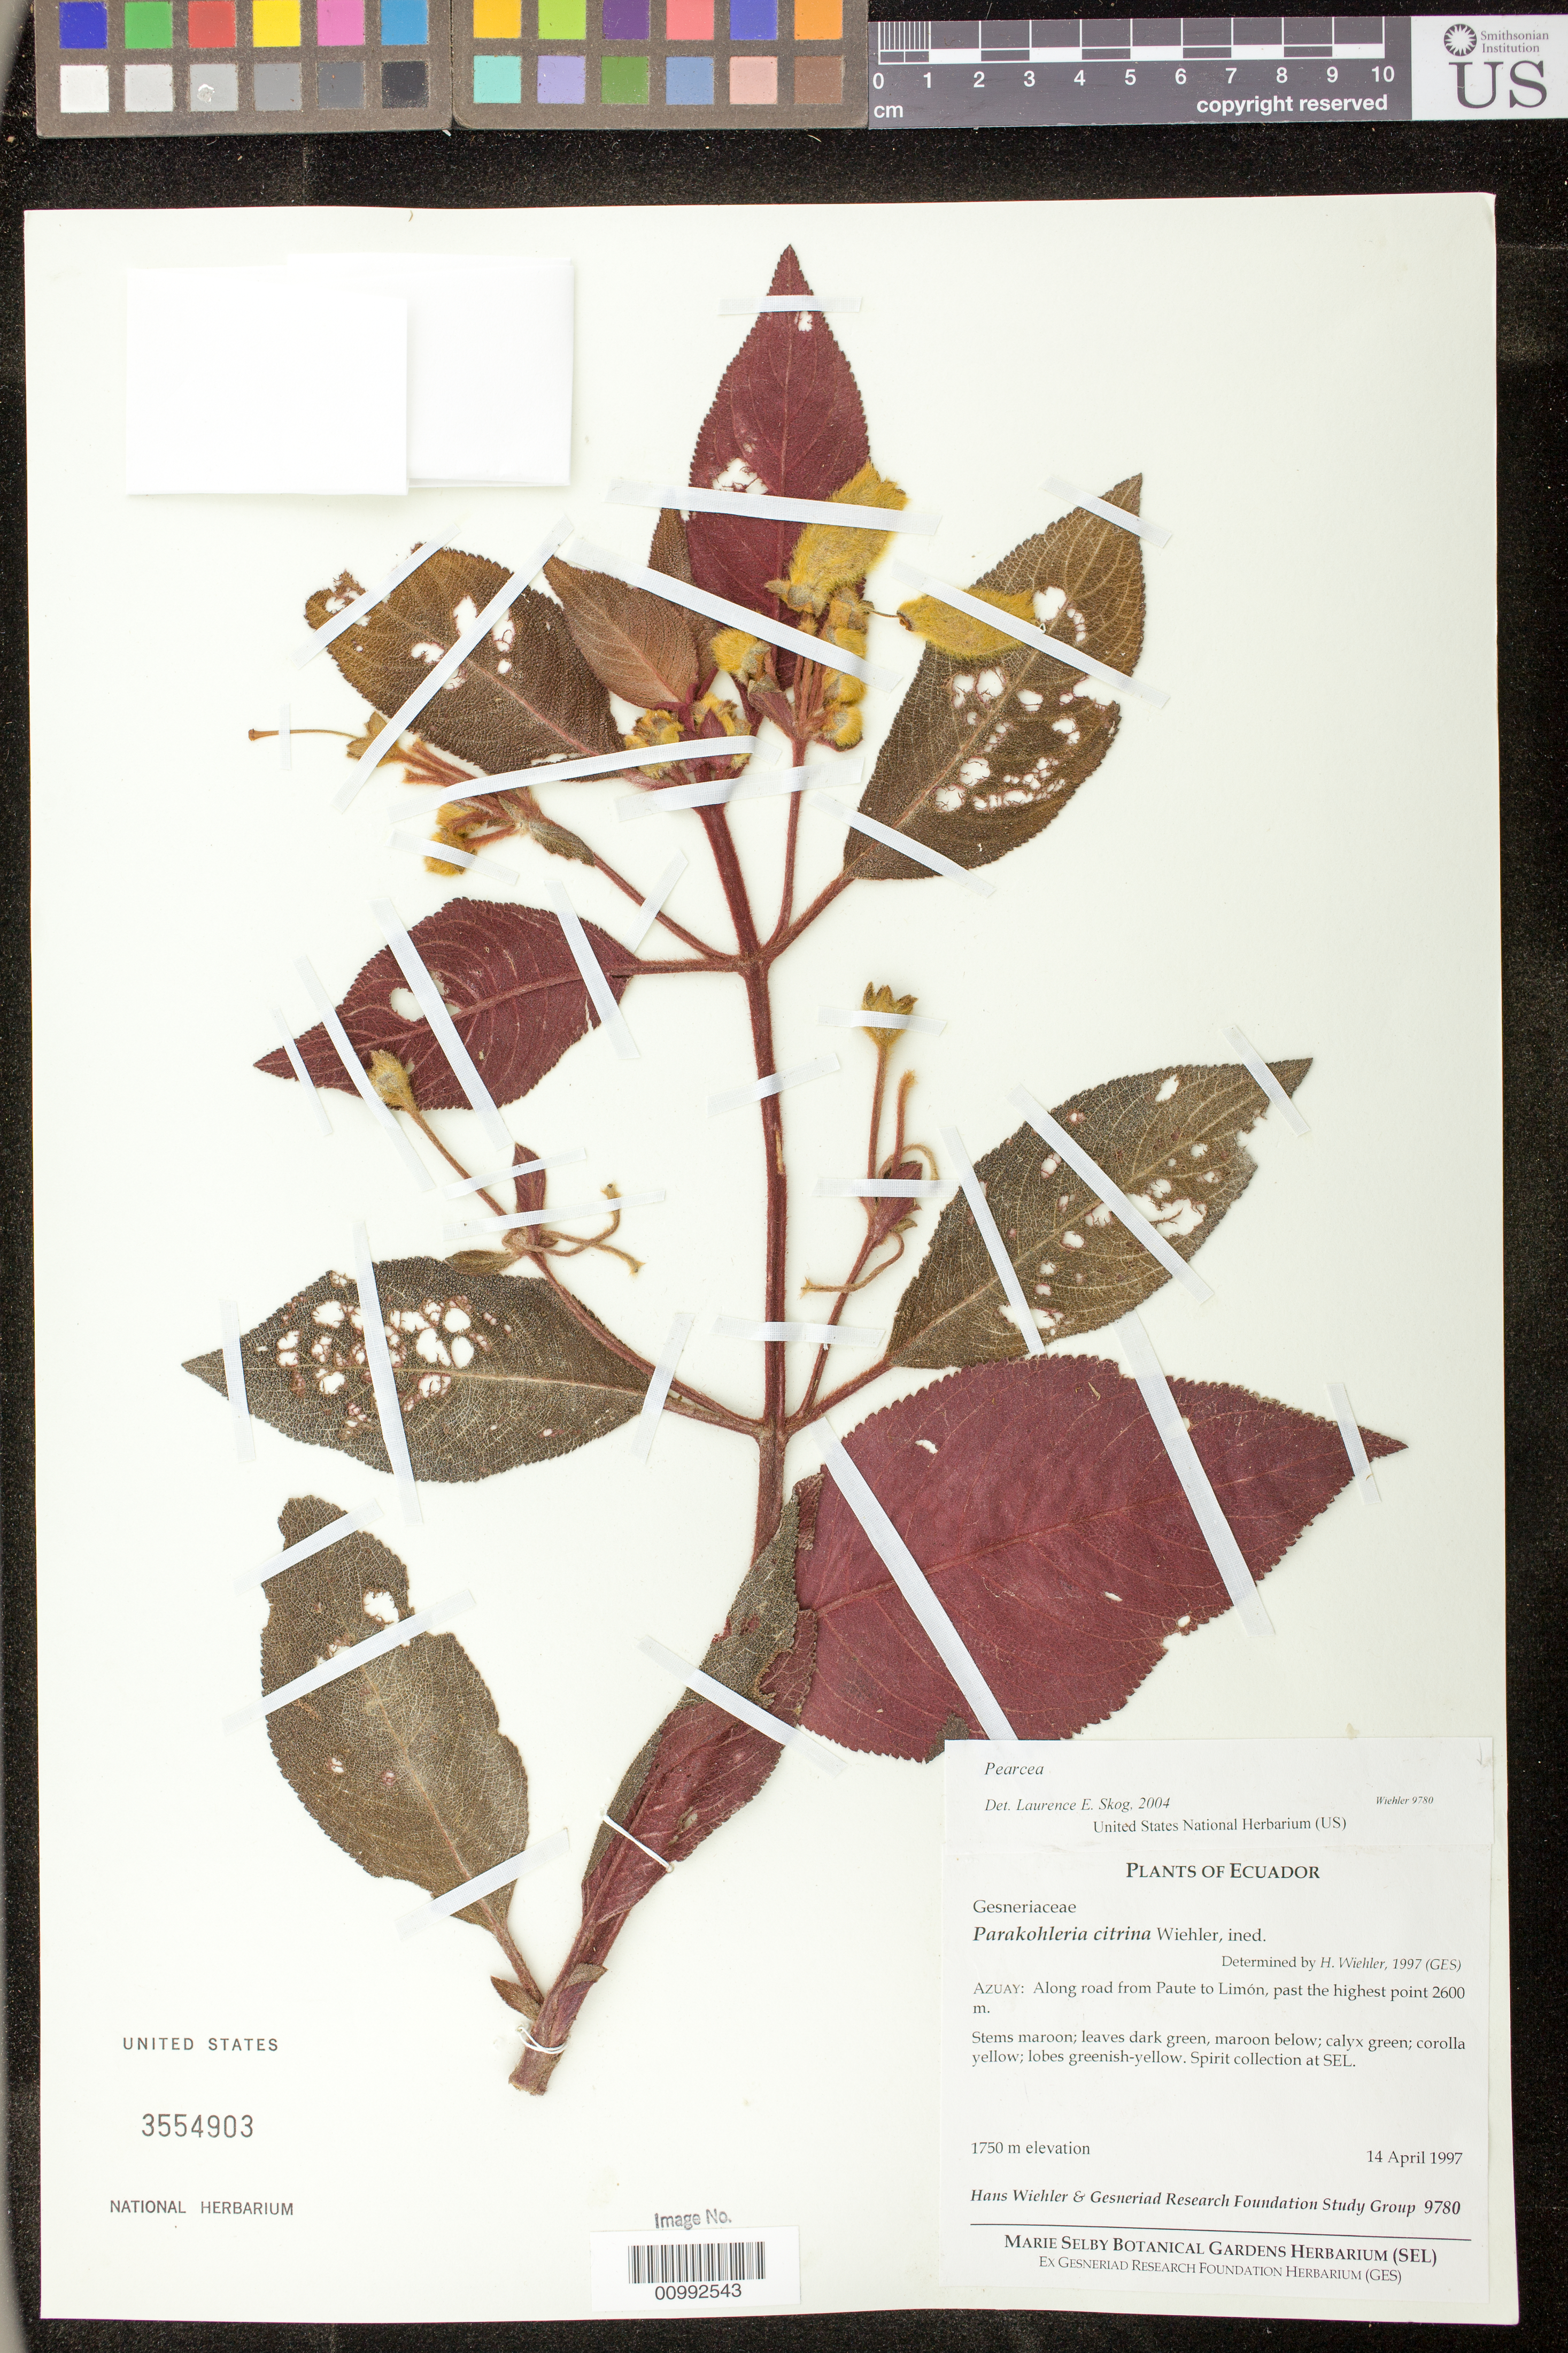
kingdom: Plantae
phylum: Tracheophyta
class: Magnoliopsida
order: Lamiales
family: Gesneriaceae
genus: Pearcea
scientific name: Pearcea lutea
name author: J.L. Clark & H. Garzón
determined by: Skog, Laurence E.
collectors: H. J. Wiehler & GRF Study Group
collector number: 9780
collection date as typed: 14 Apr 1997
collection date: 1997-04-14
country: Ecuador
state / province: Azuay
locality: Azuay: along road from Paute to Limón, past the highest point 2600 m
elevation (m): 1750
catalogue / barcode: US 3554903